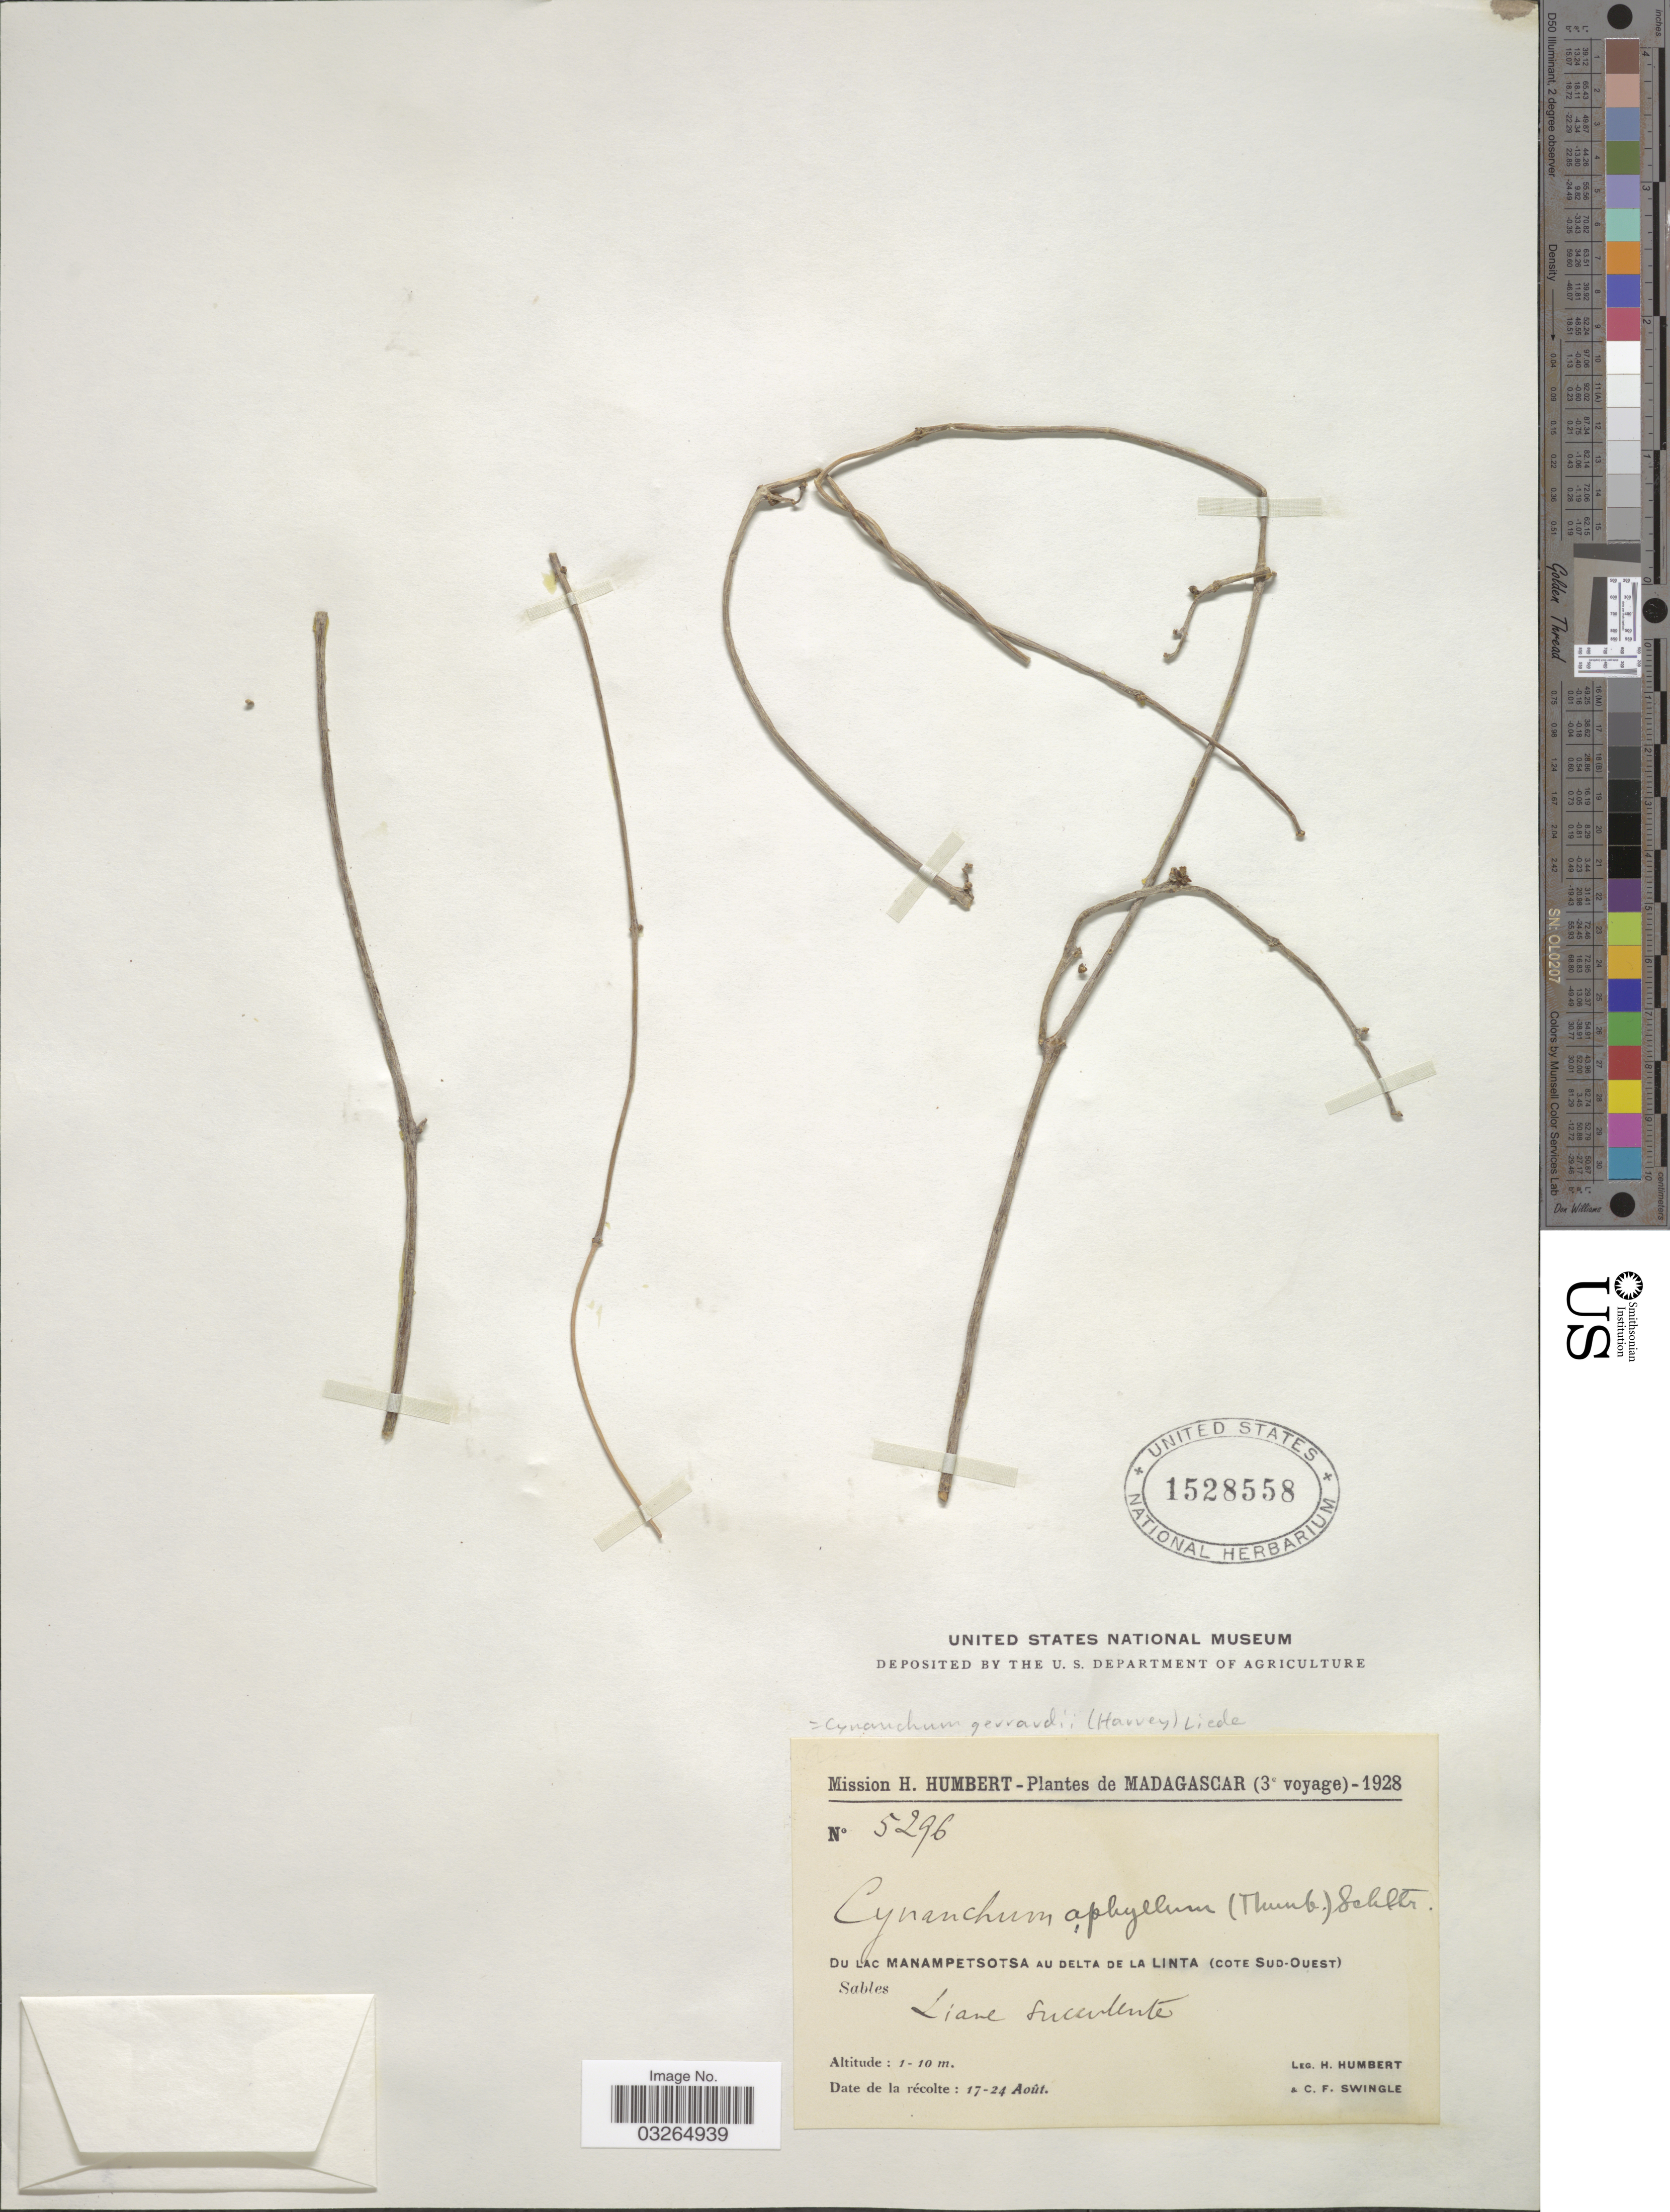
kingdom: Plantae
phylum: Tracheophyta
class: Magnoliopsida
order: Gentianales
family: Apocynaceae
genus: Cynanchum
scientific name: Cynanchum gerrardii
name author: (Harv.) Liede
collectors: H. Humbert & C. Swingle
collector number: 5296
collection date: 1928-08-17/1928-08-24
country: Madagascar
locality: Du Lac Manampetsotsa au delta de la Linta (Cote Sud-Ouest).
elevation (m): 1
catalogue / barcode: US 1528558